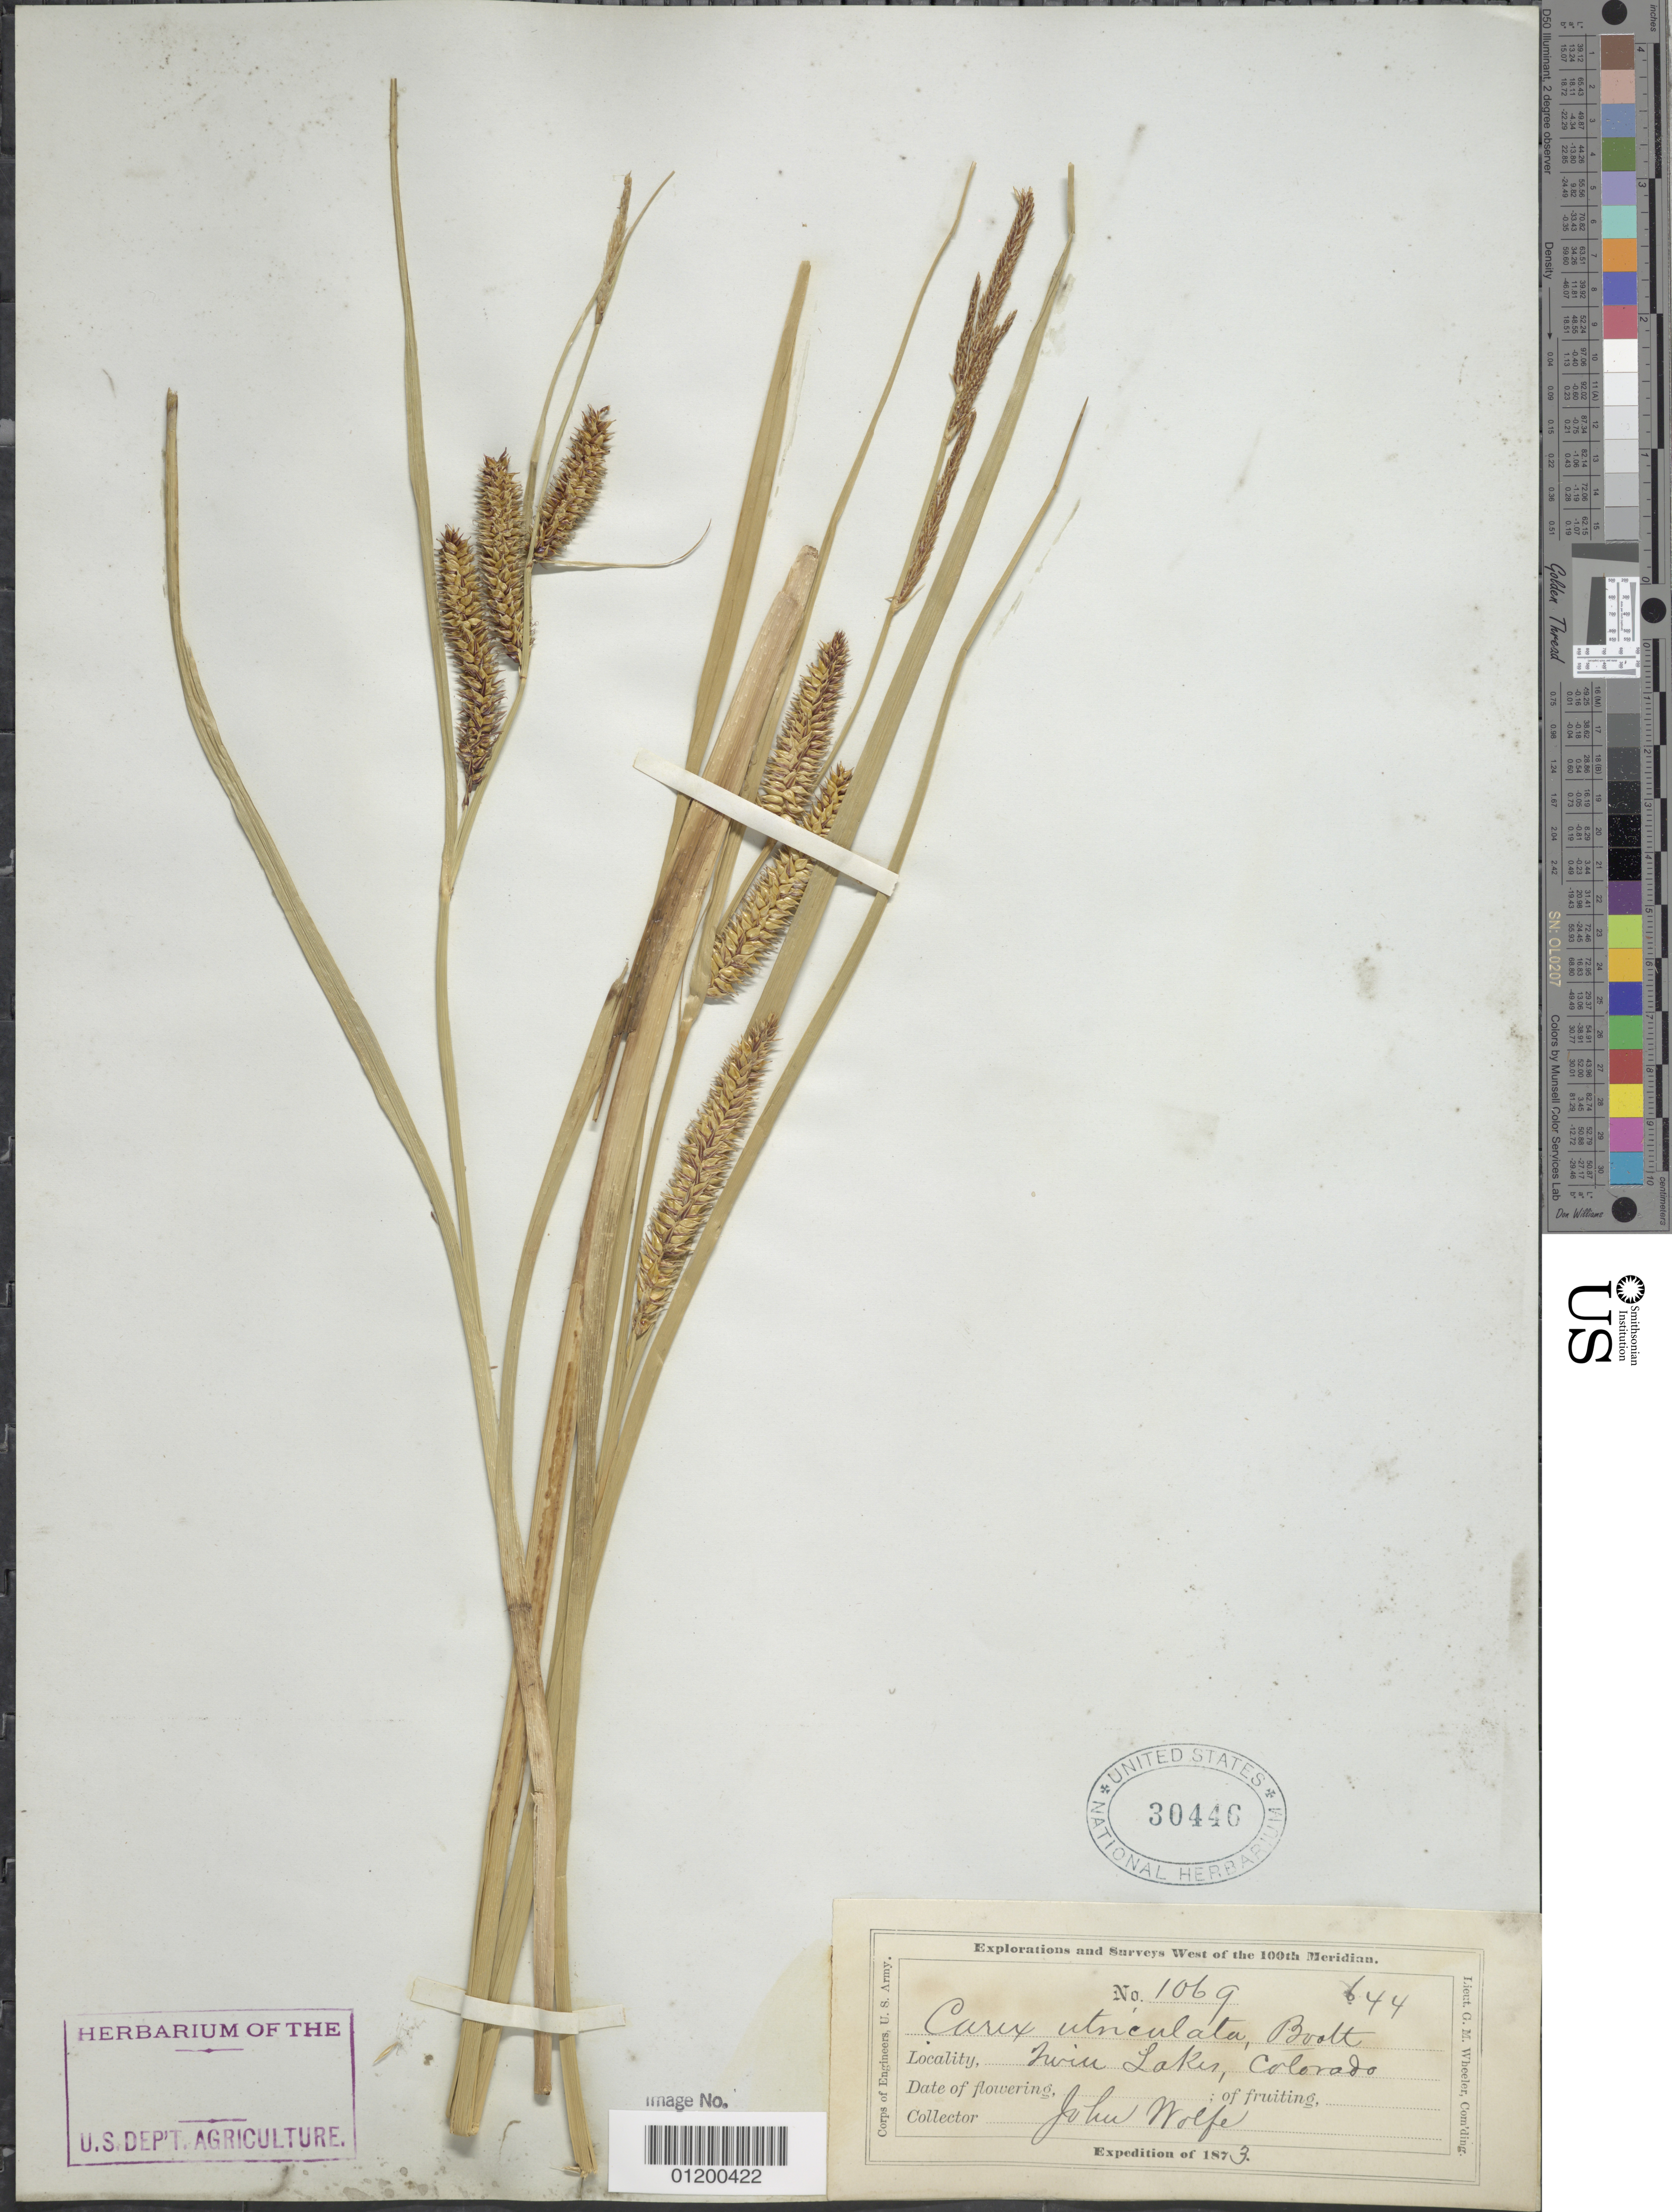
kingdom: Plantae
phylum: Tracheophyta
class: Liliopsida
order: Poales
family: Cyperaceae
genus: Carex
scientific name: Carex utriculata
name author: Boott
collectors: J. Wolf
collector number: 1069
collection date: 1873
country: United States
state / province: Colorado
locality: Twin Lakes.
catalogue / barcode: US 30446